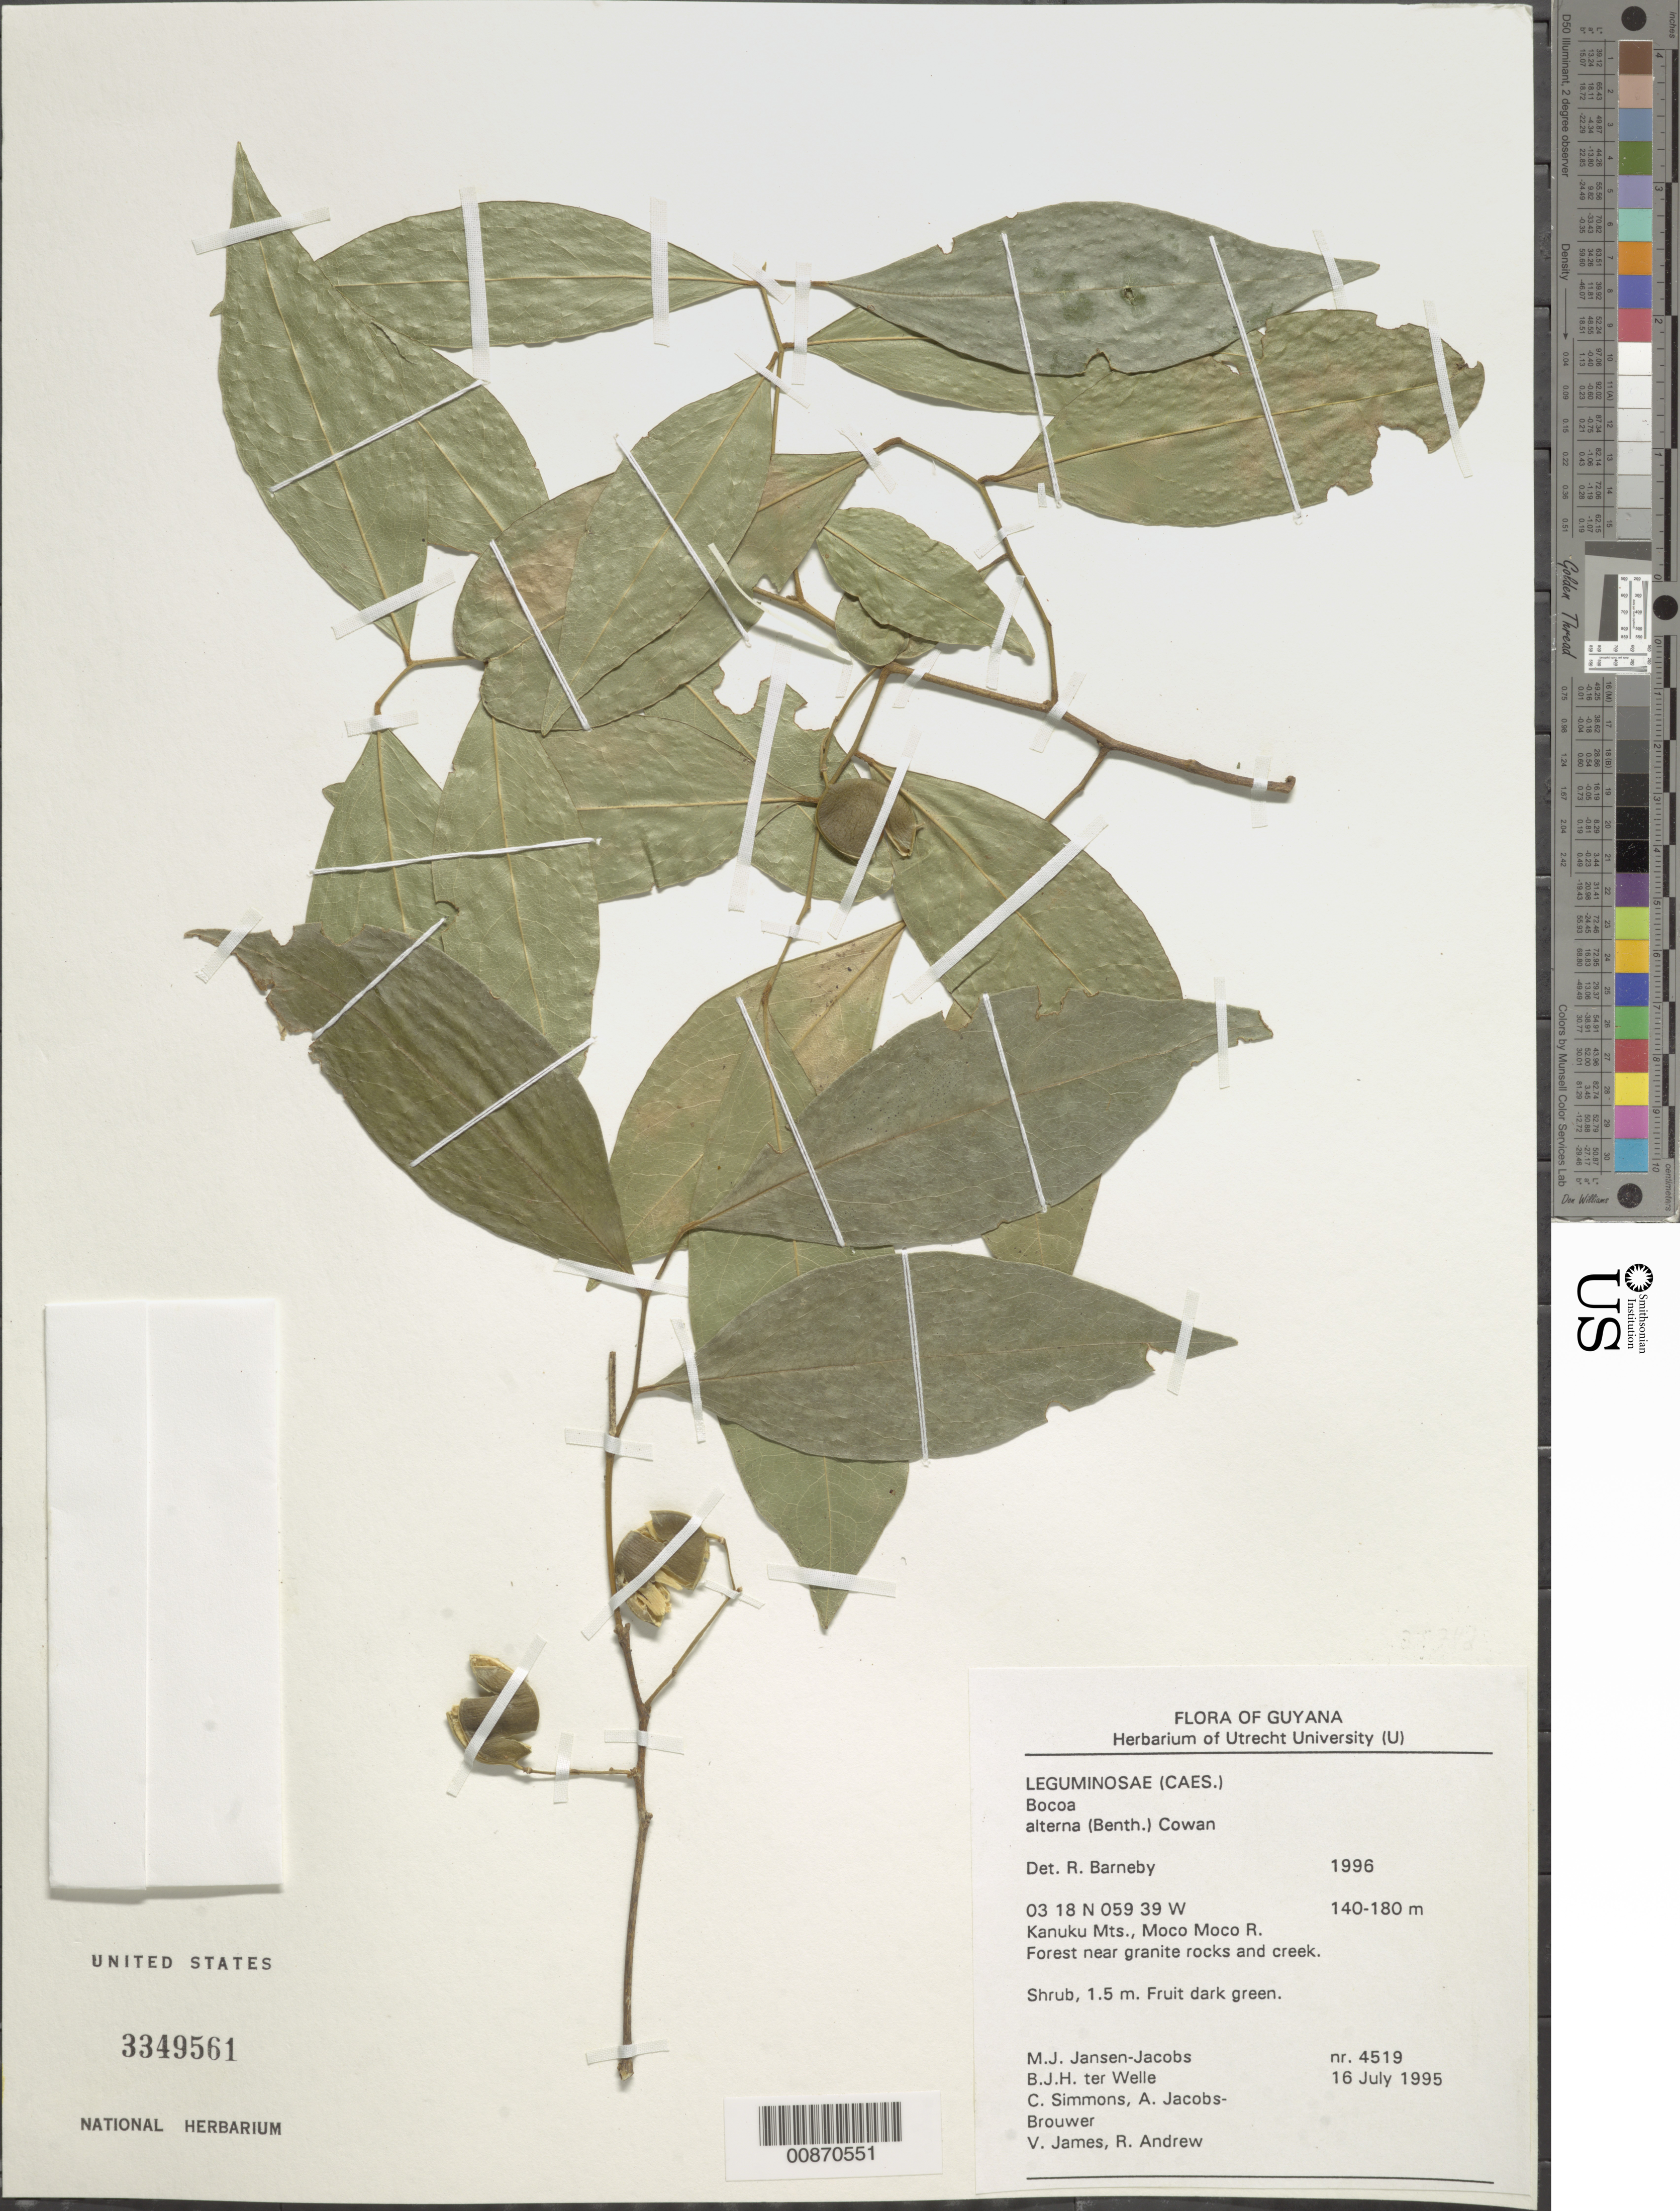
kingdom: Plantae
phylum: Tracheophyta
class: Magnoliopsida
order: Fabales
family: Fabaceae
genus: Bocoa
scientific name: Bocoa alterna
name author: (Benth.) R.S. Cowan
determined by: Barneby, Rupert C., (NY)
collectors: M. J. Jansen-Jacobs, B. Welle, C. Simmons, A. Jacobs-Brouwer, V. James & R. Andrew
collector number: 4519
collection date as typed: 16-Jul-95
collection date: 1995-07-16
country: Guyana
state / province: U. Takutu-U. Essequibo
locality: Moco Moco River, Kanuku Mts.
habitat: Forest near granite rocks and creek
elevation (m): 140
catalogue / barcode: US 3349561